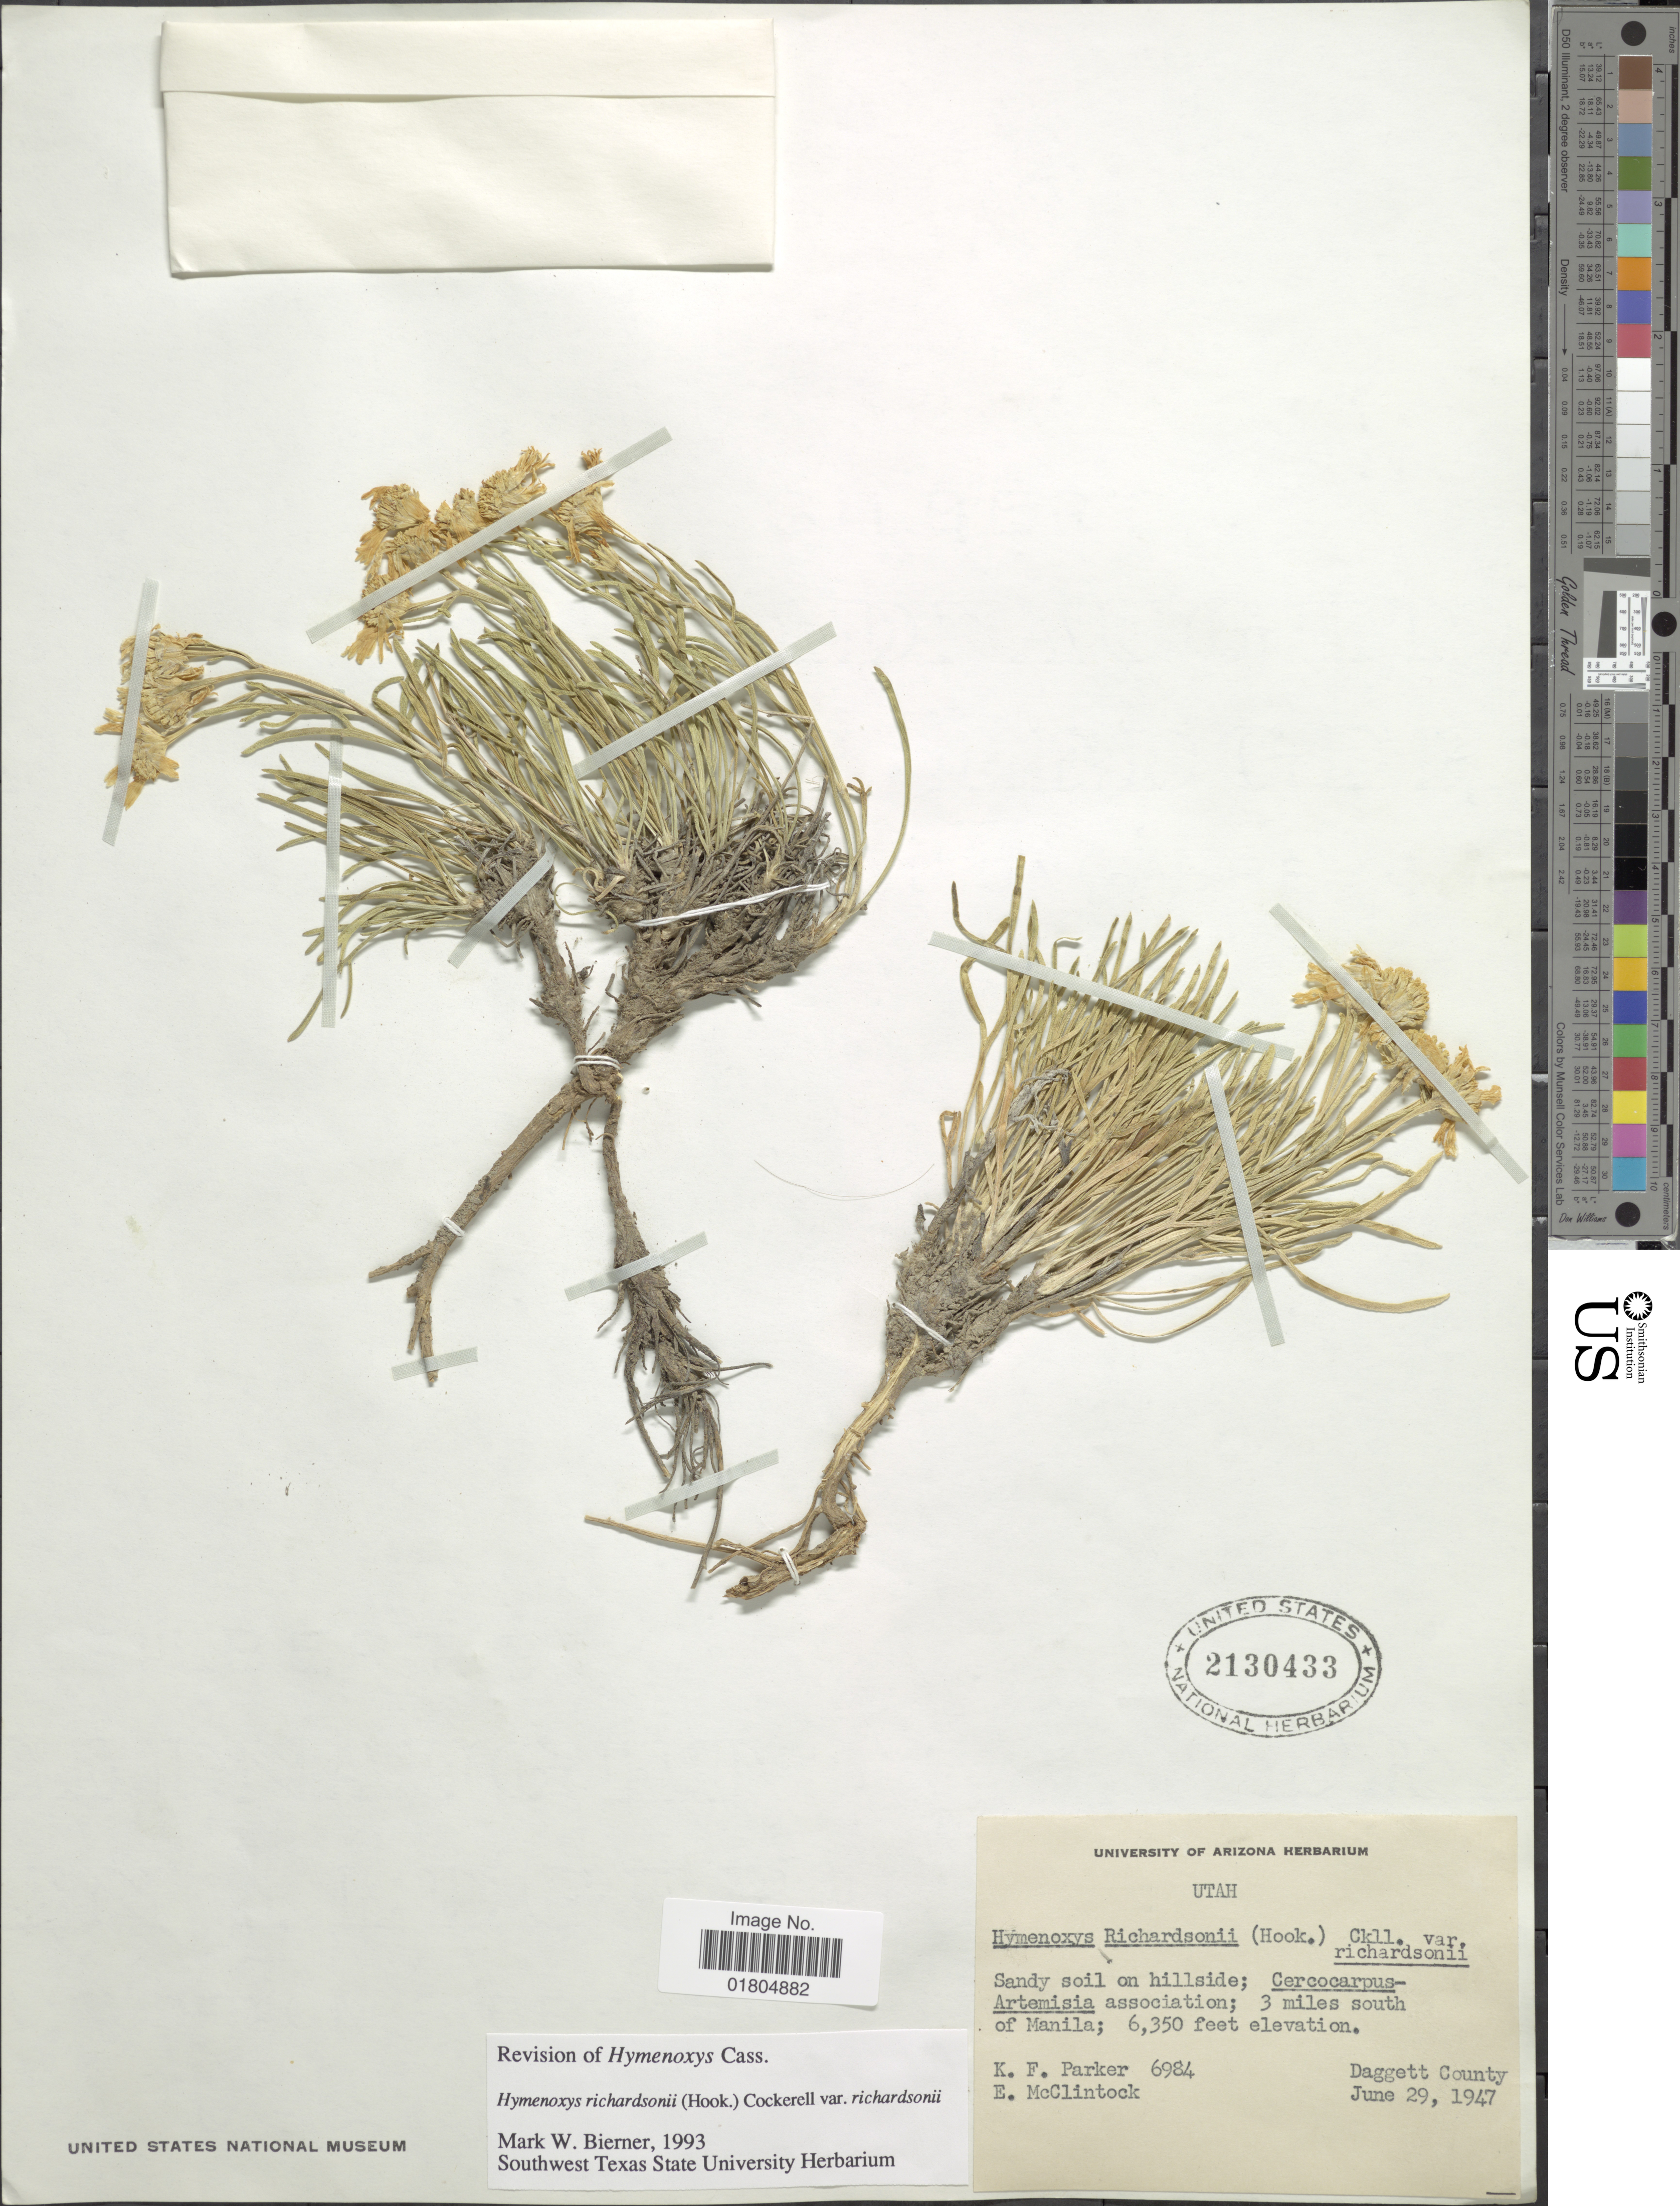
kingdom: Plantae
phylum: Tracheophyta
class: Magnoliopsida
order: Asterales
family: Asteraceae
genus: Hymenoxys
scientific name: Hymenoxys richardsonii var. richardsonii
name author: (Hook.) Cockerell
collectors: K. F. Parker & E. McClintock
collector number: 6984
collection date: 1947-06-29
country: United States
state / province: Utah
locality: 3 miles south of Manila. Daggett County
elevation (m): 1935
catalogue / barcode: US 2130433